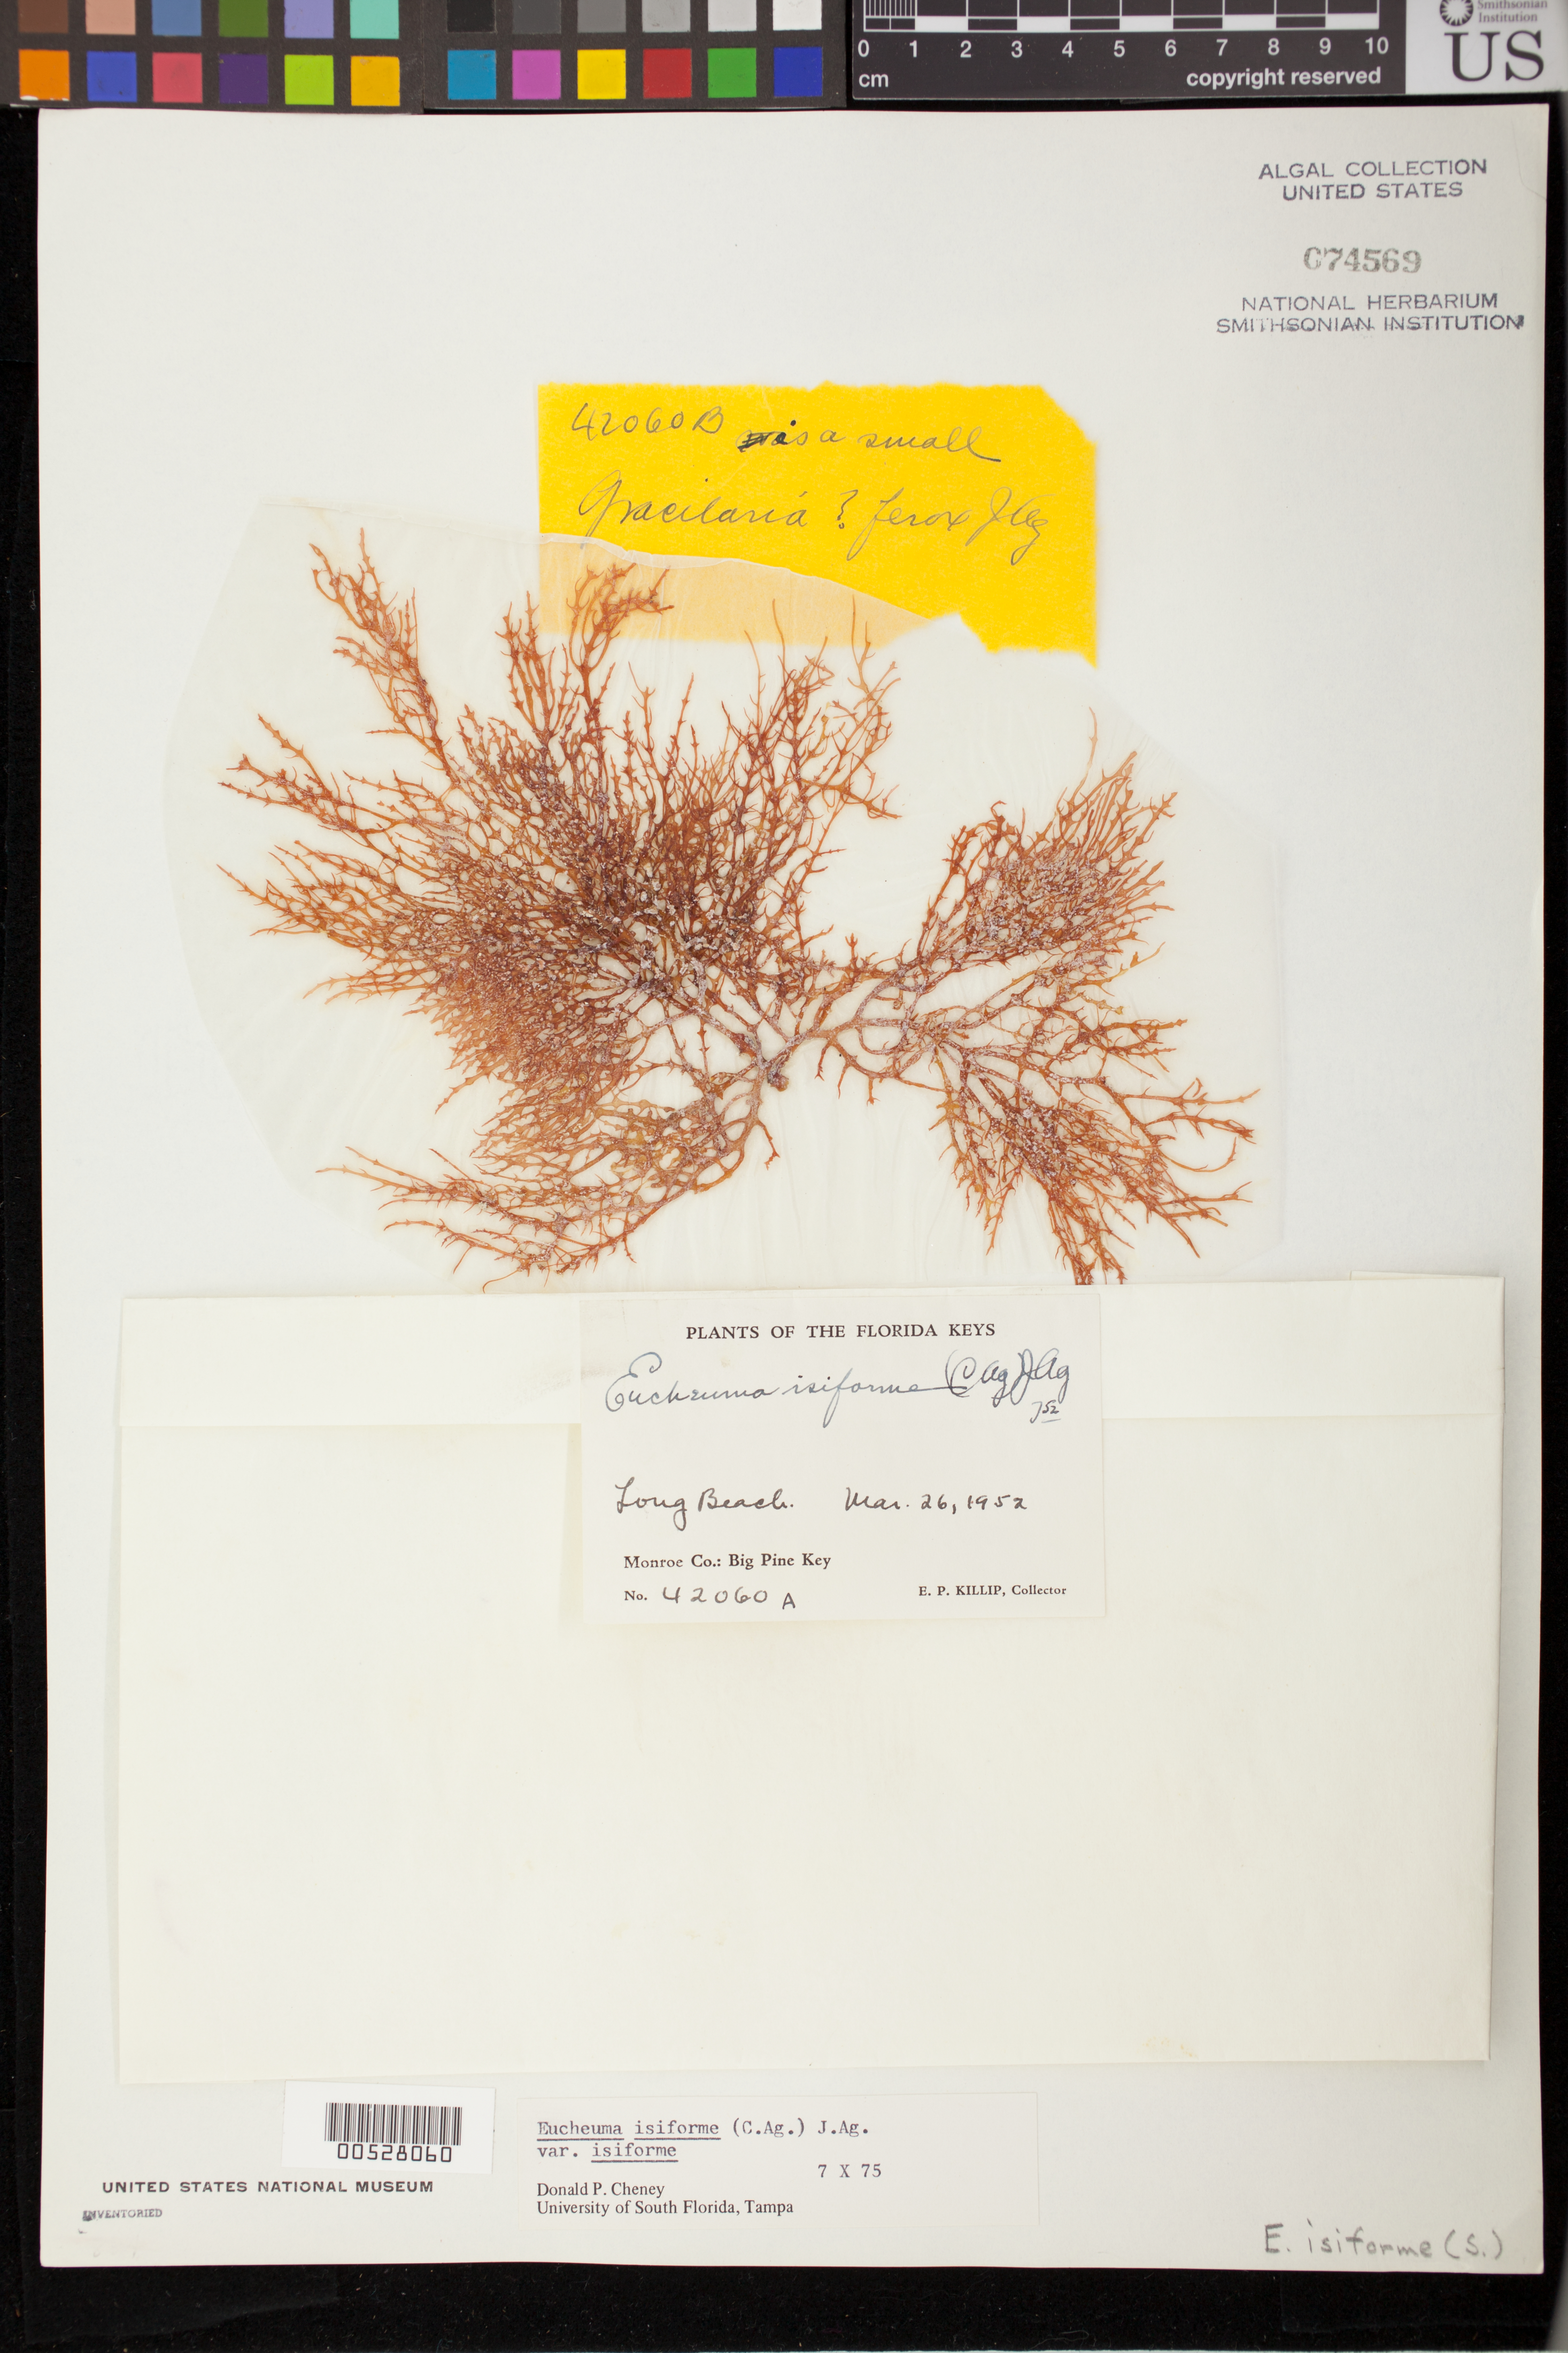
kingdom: Plantae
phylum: Rhodophyta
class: Florideophyceae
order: Gigartinales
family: Solieriaceae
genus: Eucheumatopsis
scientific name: Eucheumatopsis isiformis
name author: (C. Agardh) M.L. Núñez-Resendiz et al.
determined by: Algae name updating Project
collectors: E. P. Killip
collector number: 42060a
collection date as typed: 26 Mar 1952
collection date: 1952-03-26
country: United States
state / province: Florida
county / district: Monroe County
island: Big Pine Key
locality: Long Beach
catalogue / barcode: US 74569